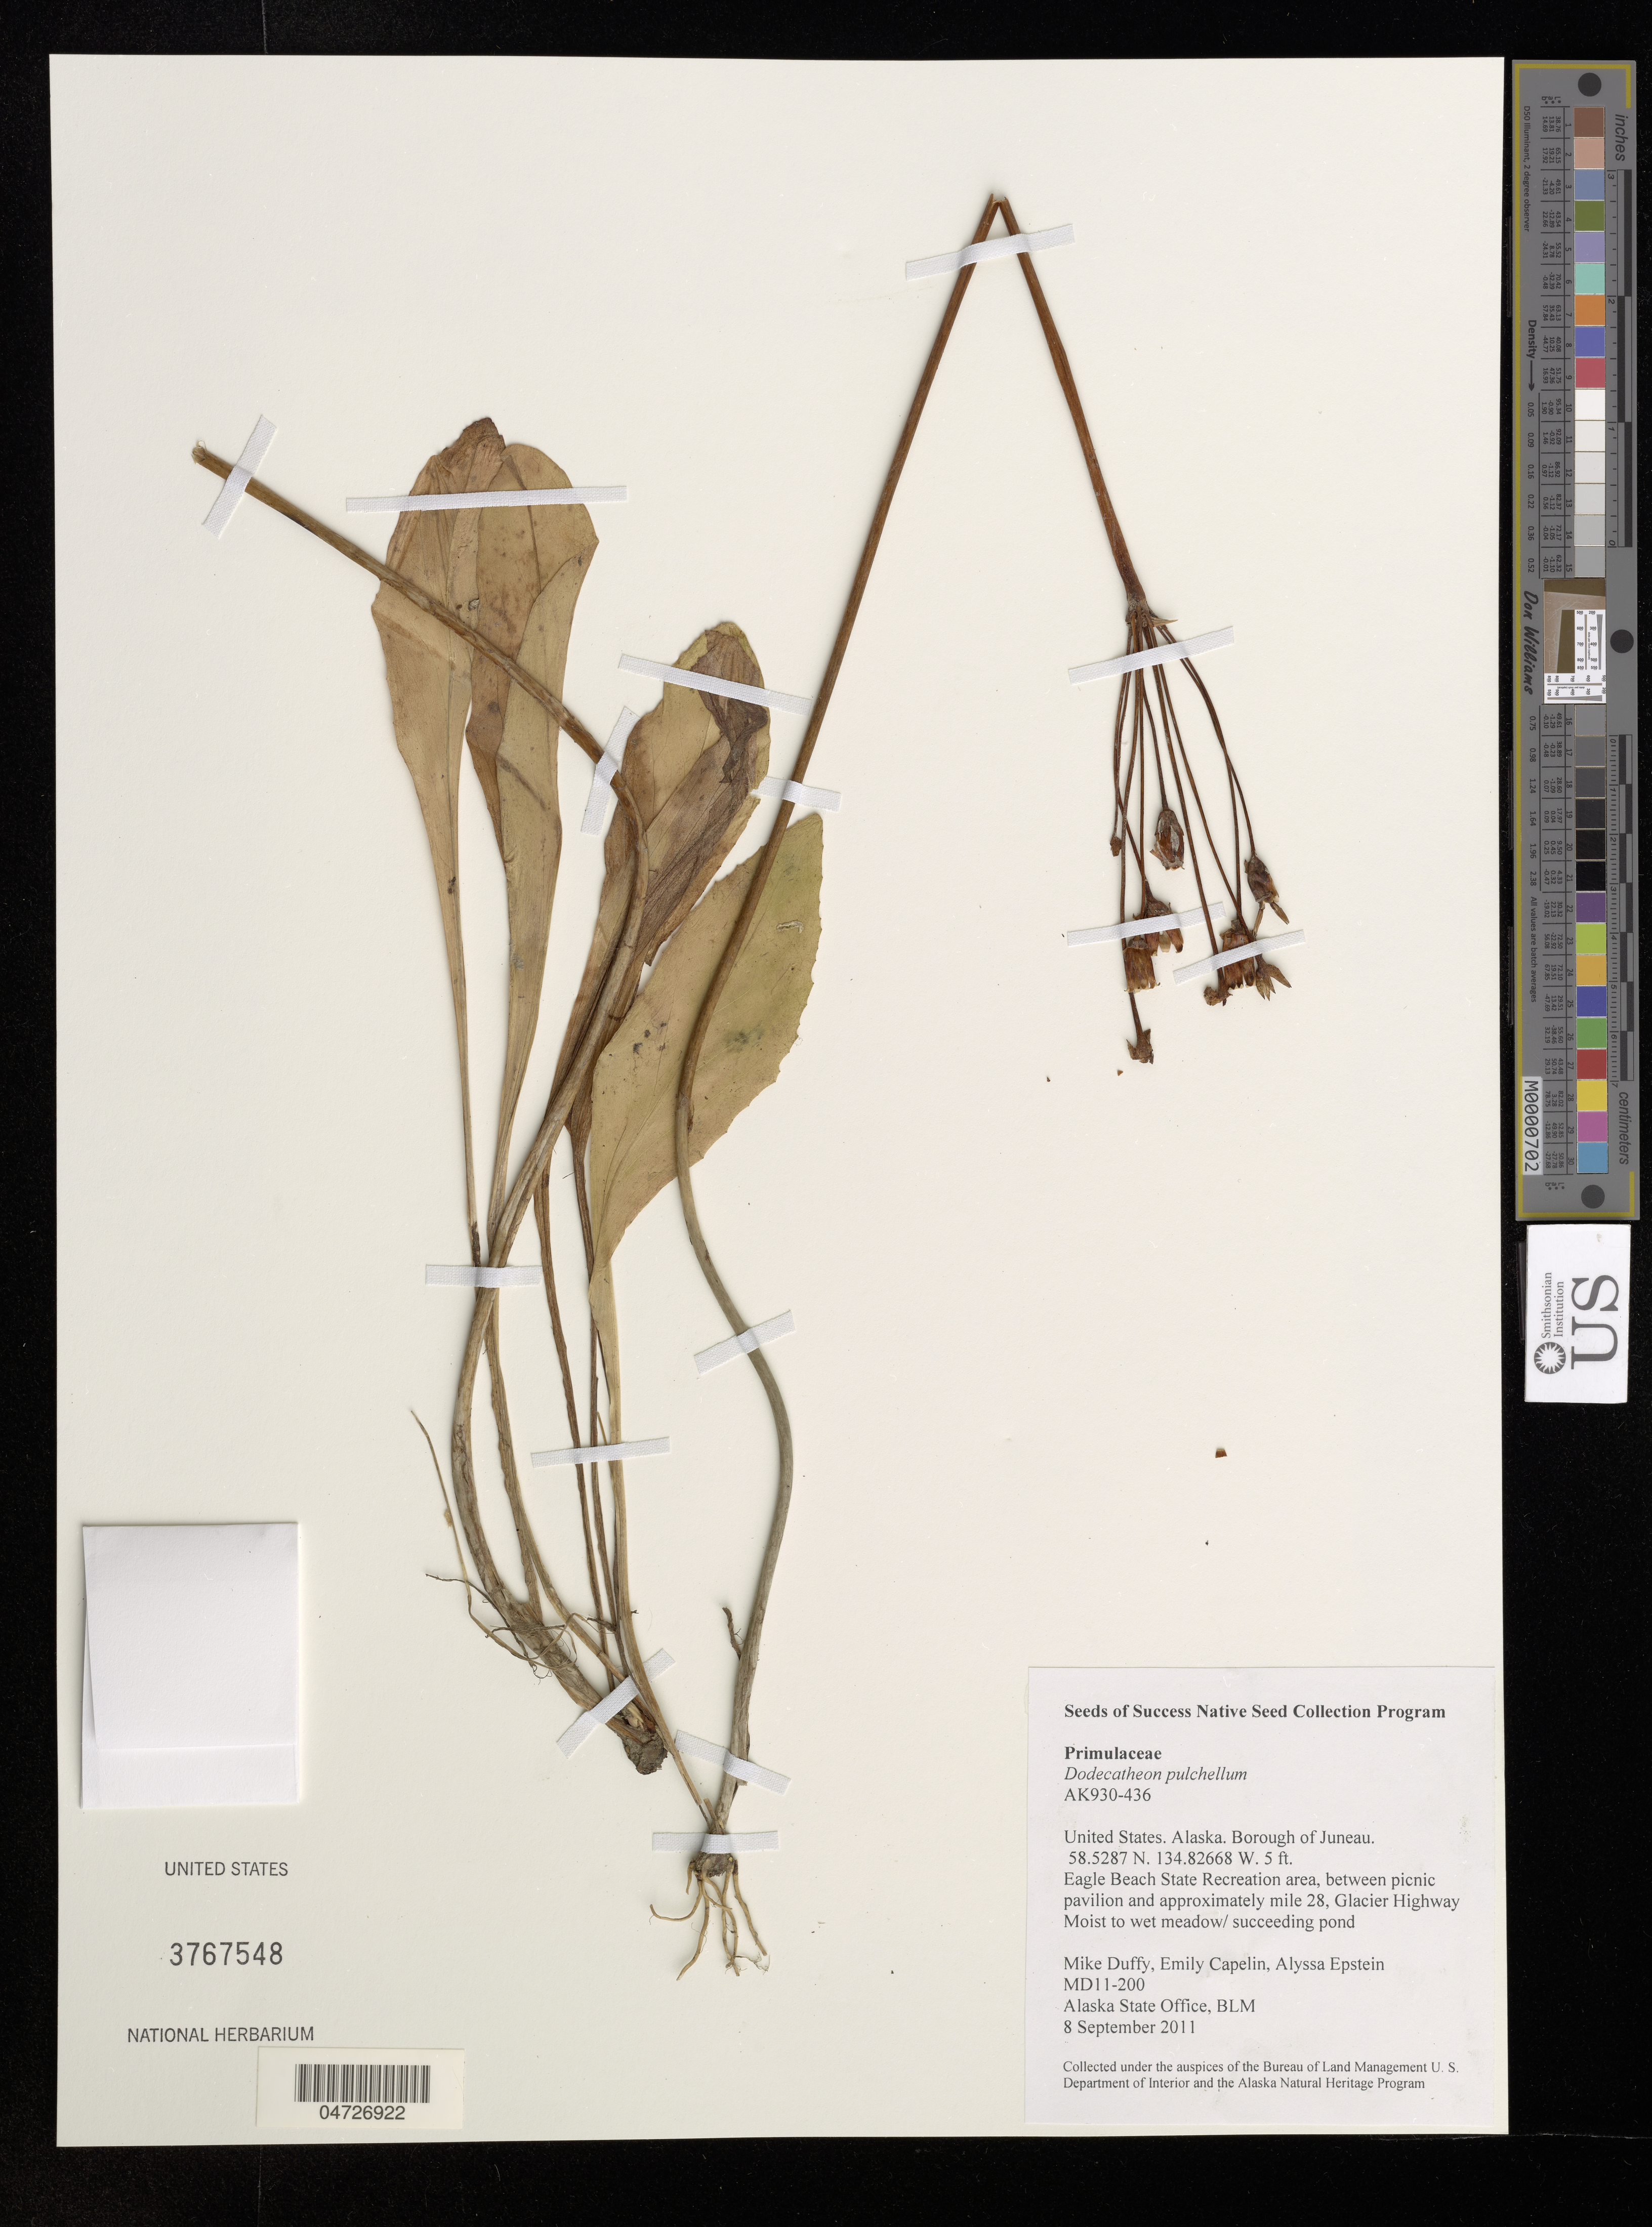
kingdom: Plantae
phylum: Tracheophyta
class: Magnoliopsida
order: Ericales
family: Primulaceae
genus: Dodecatheon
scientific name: Dodecatheon pulchellum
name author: (Raf.) Merr.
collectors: M. Duffy, E. Capelin & A. Epstein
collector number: MD11-200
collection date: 2011-09-08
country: United States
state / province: Alaska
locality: Borough of Juneau. Eagle Beach State Recreation area, between picnic pavilion and approximately mile 28, Glacier Highway.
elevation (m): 2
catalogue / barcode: US 3767548